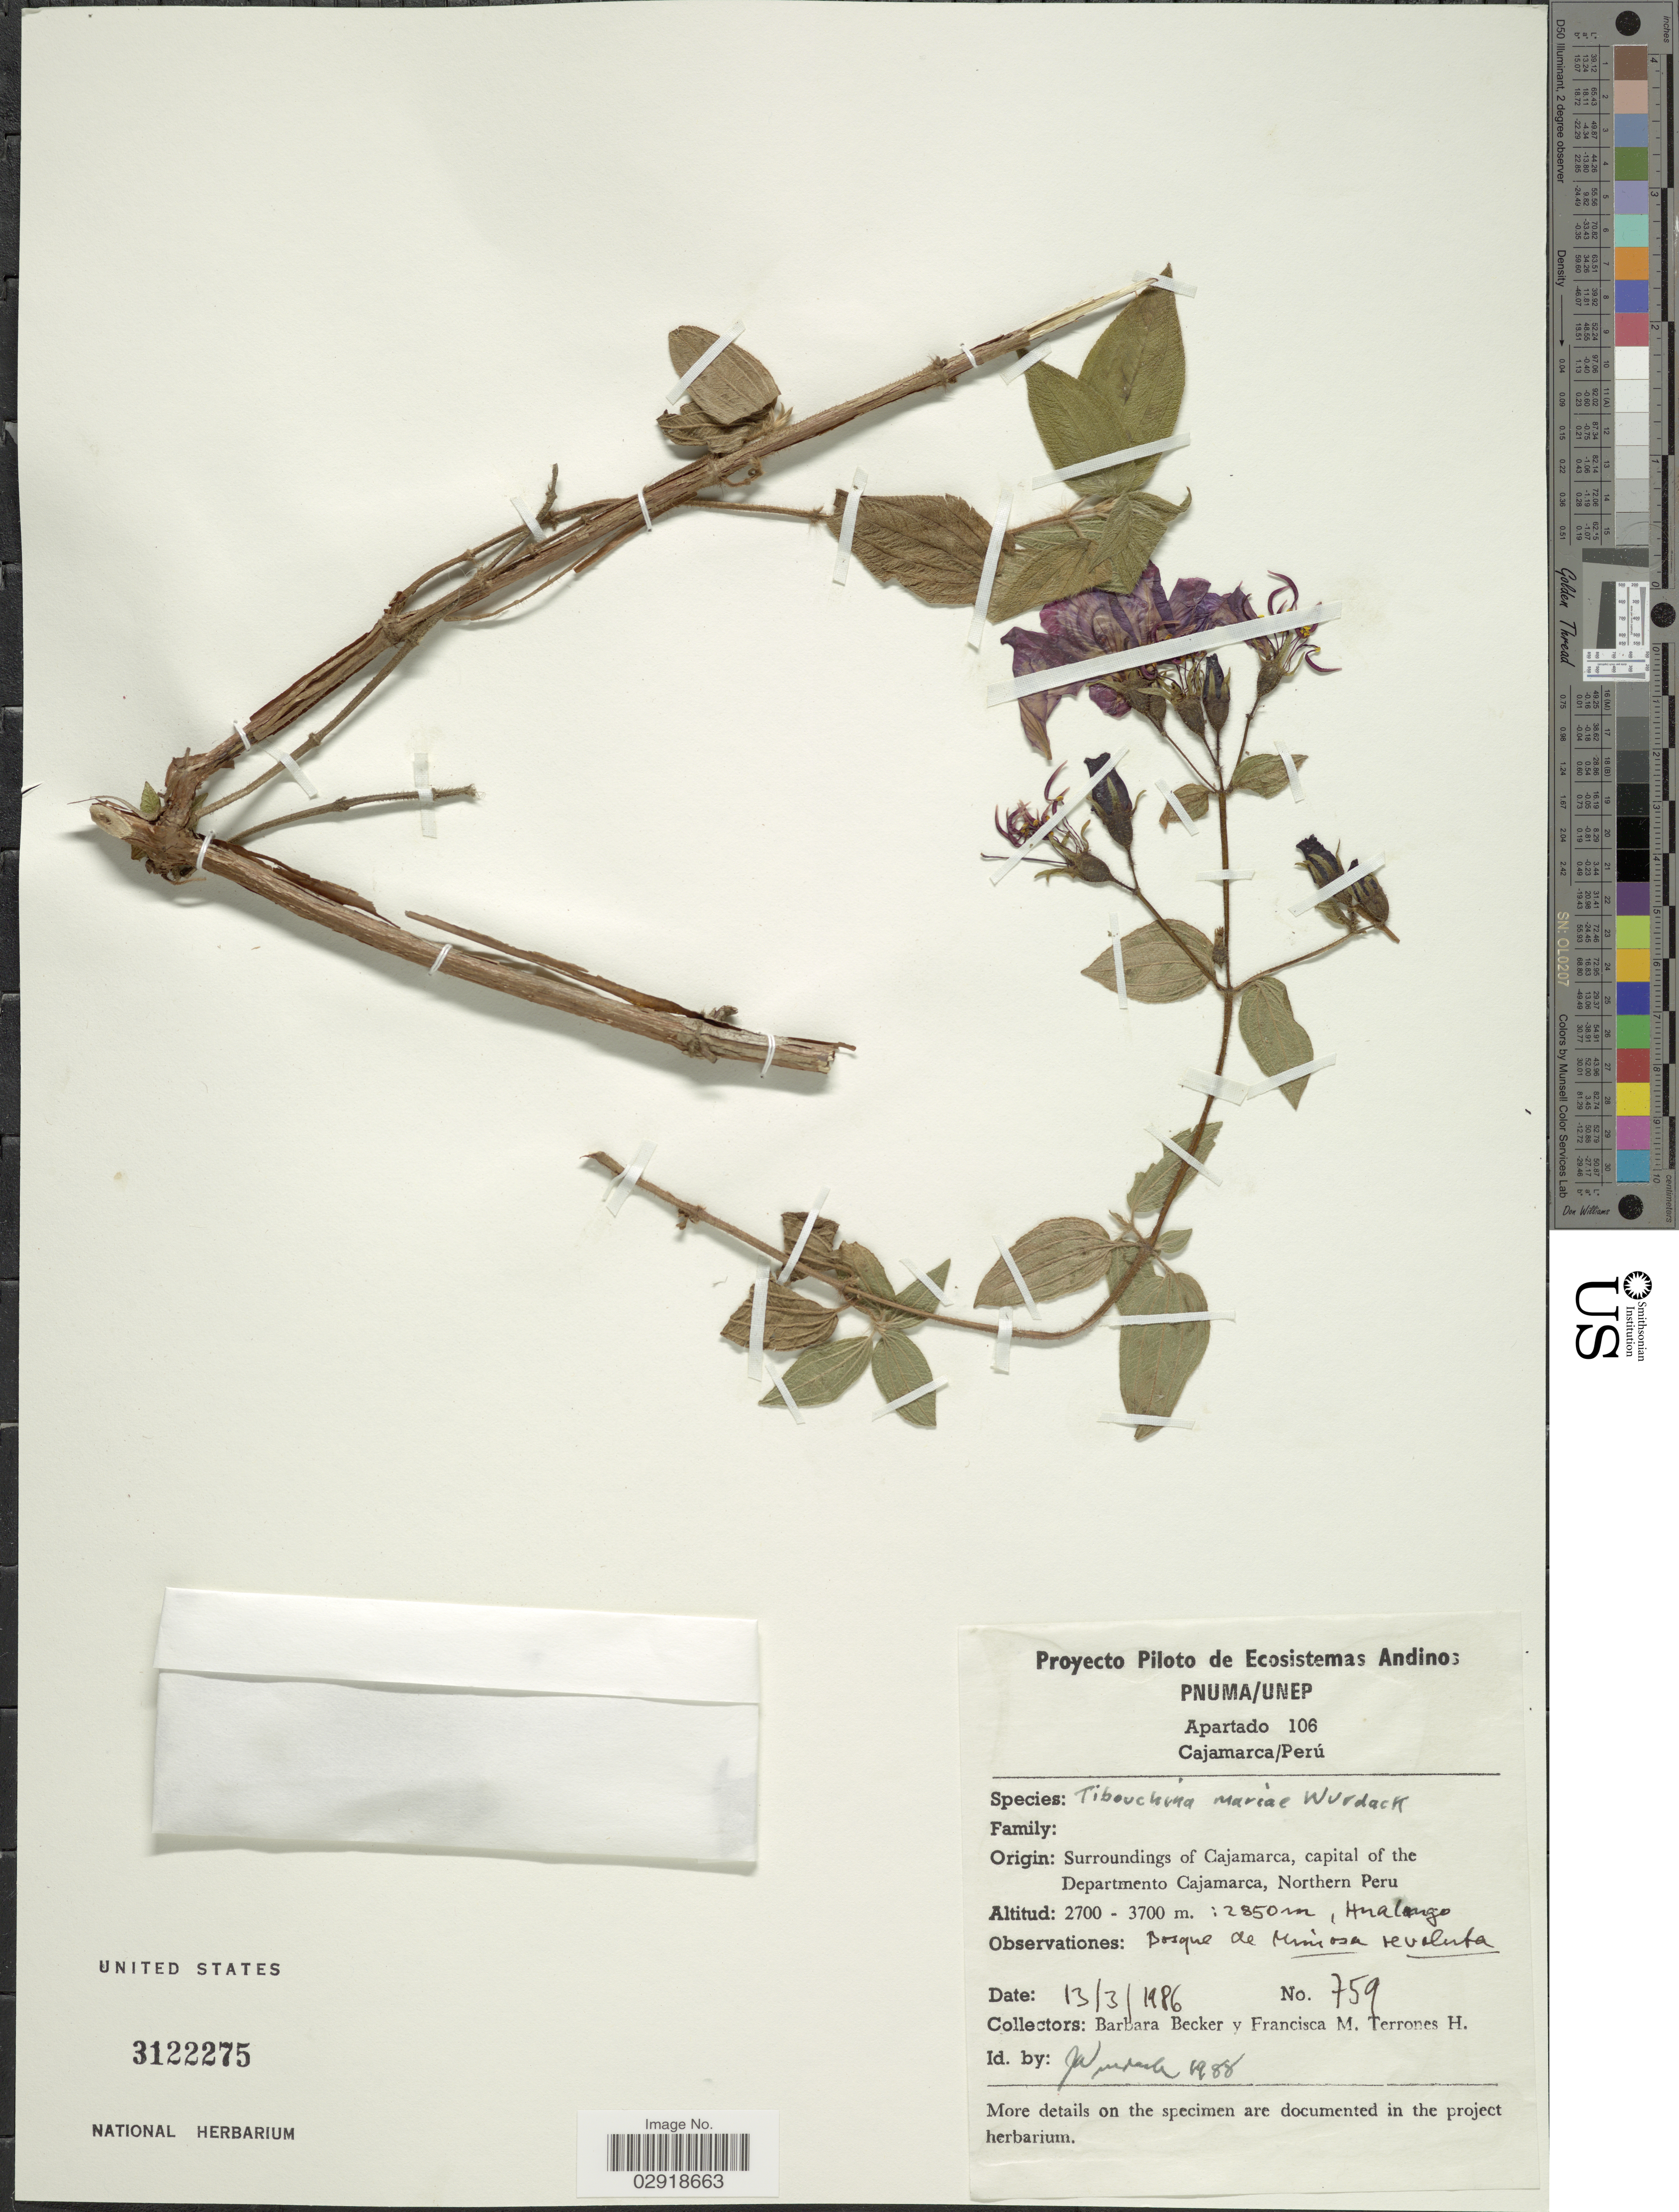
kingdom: Plantae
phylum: Tracheophyta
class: Magnoliopsida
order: Myrtales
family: Melastomataceae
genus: Chaetogastra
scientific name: Chaetogastra mariae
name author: (Wurdack) P.J.F. Guim. & Michelang.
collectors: B. Becker & F. Terrones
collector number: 759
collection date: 1986-03-13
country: Peru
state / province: Cajamarca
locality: Surroundings of Cajamarca, capital of the Departamento Cajamarca, Northern Peru.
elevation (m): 2850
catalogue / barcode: US 3122275